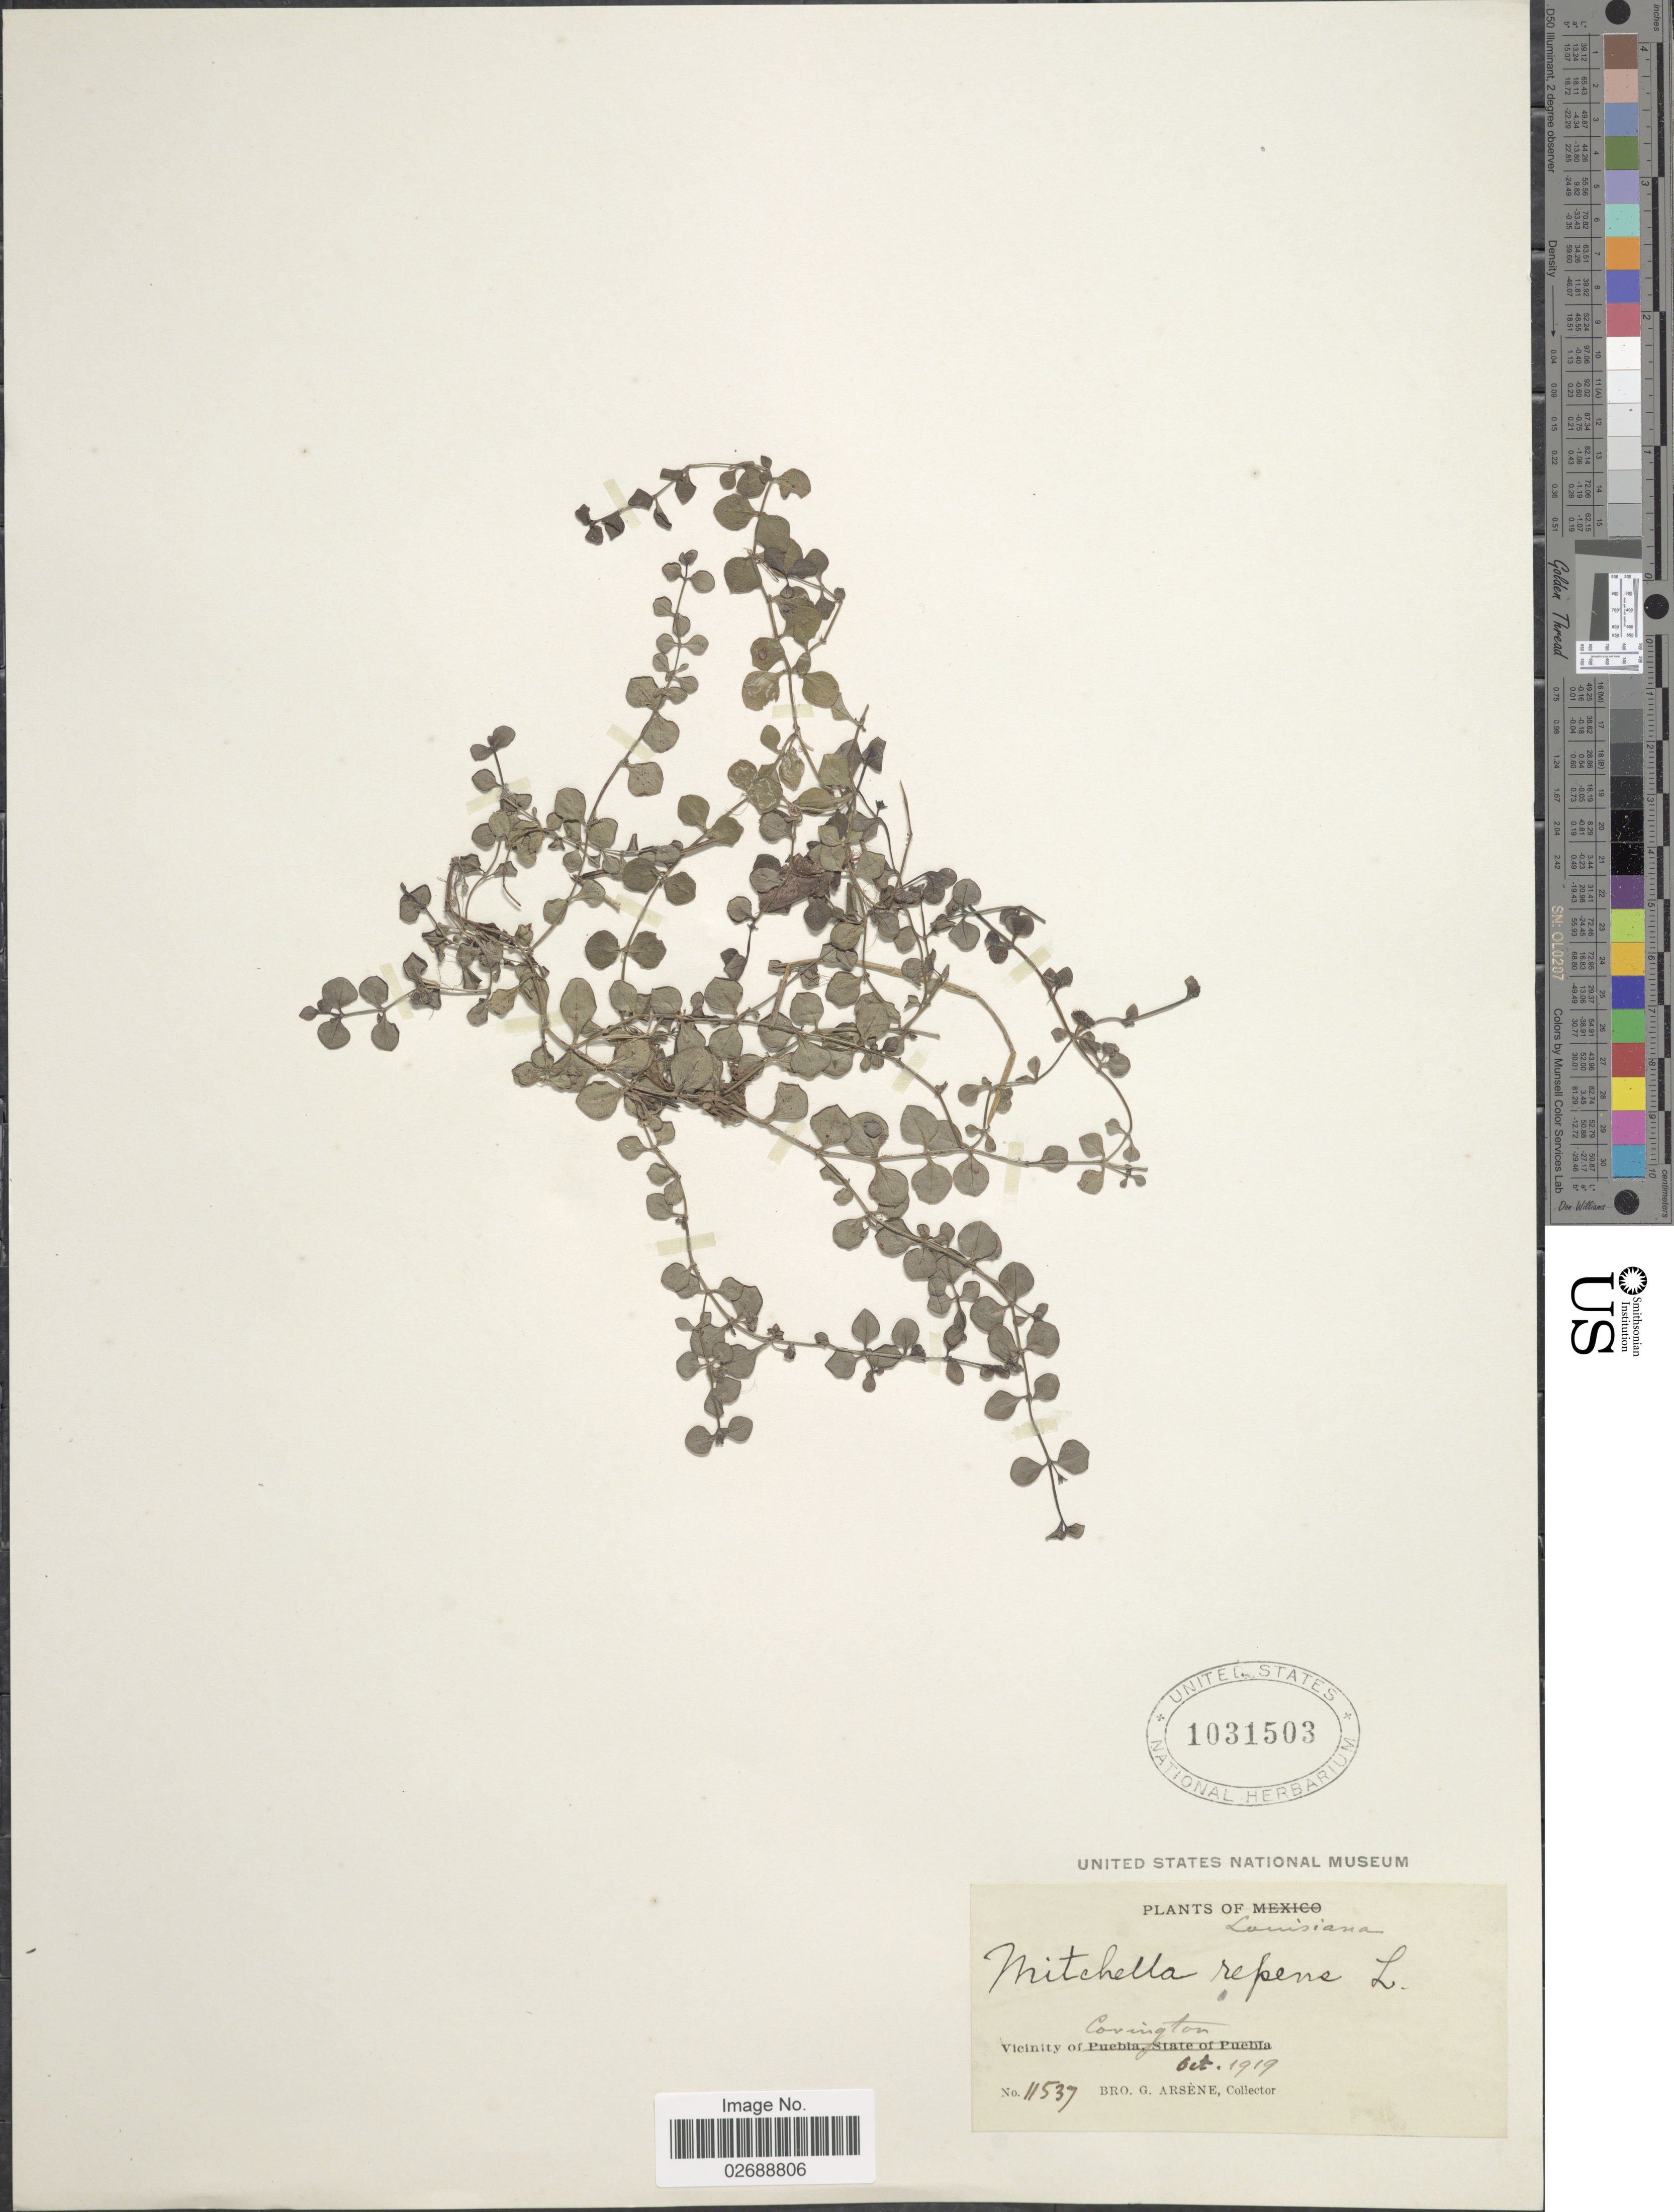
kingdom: Plantae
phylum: Tracheophyta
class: Magnoliopsida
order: Gentianales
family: Rubiaceae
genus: Mitchella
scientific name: Mitchella repens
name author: L.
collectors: Bro. G. Arsène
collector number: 11537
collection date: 1919-10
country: United States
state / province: Louisiana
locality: Vicinity of Covington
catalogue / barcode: US 1031503